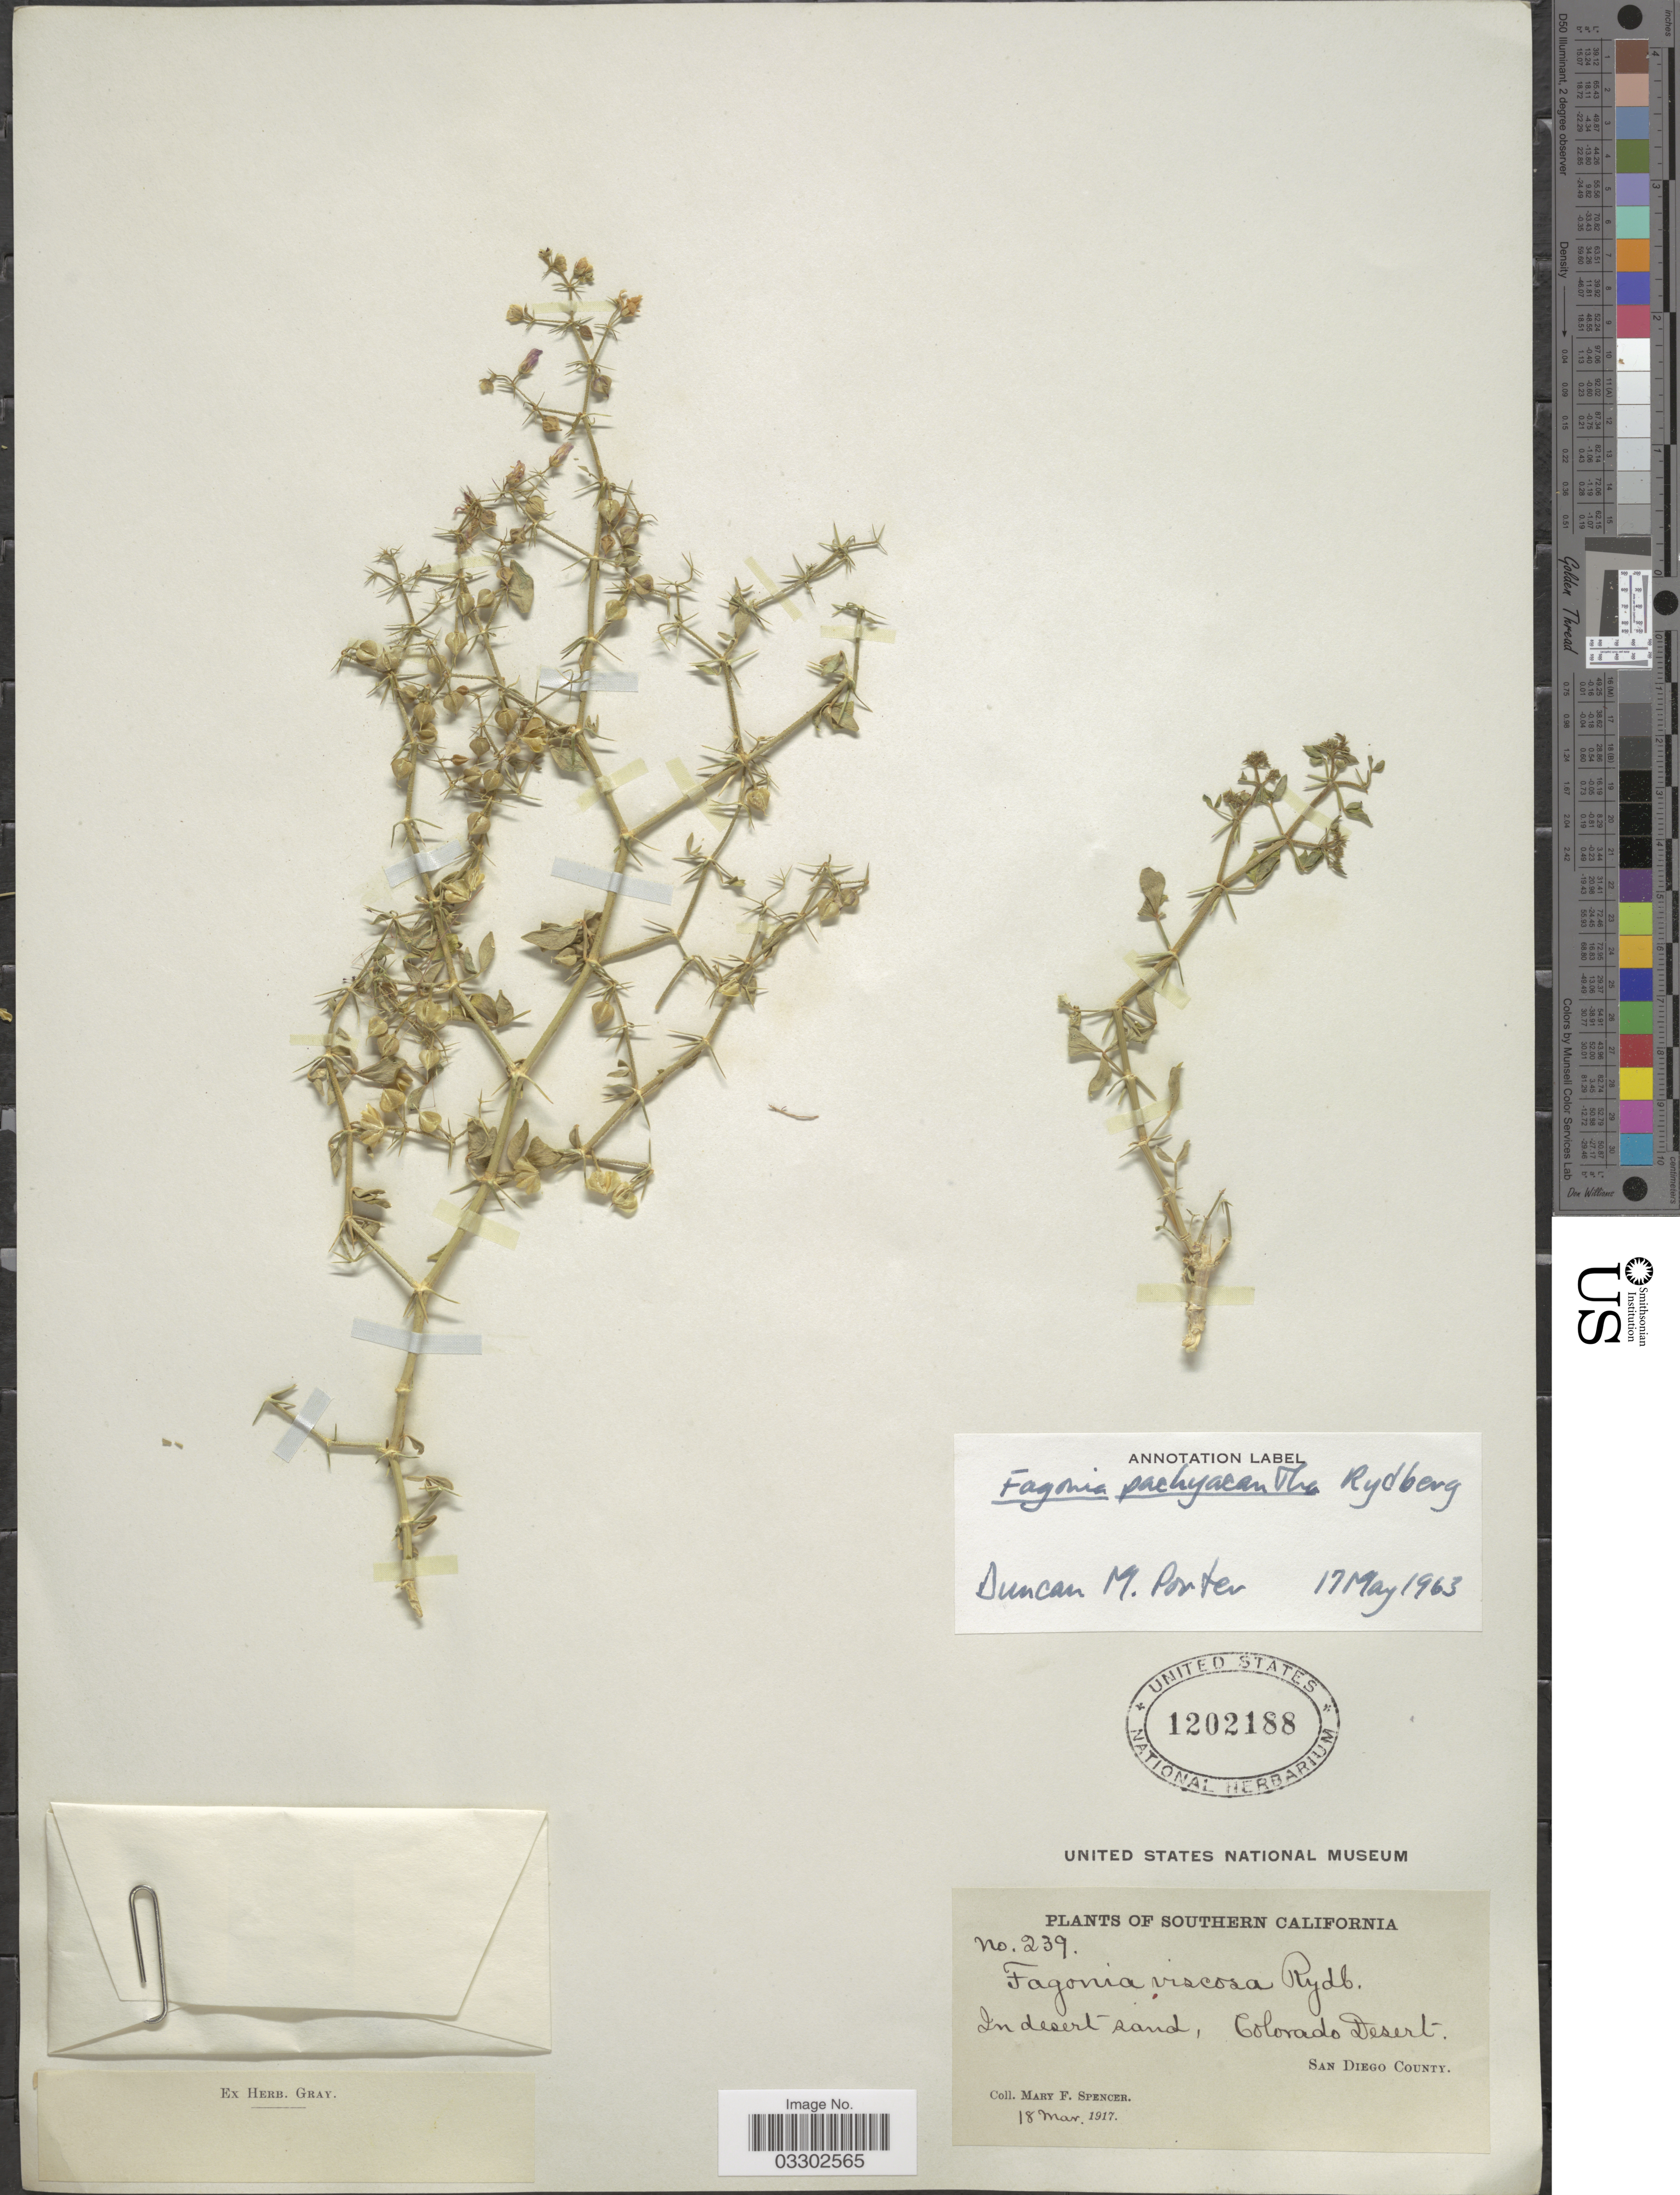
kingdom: Plantae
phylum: Tracheophyta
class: Magnoliopsida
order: Zygophyllales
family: Zygophyllaceae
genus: Fagonia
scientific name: Fagonia pachyacantha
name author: Rydb.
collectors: M. Spencer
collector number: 239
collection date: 1917-03-18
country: United States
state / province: California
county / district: San Diego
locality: Southern California. Colorado Desert. San Diego County.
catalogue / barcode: US 1202188